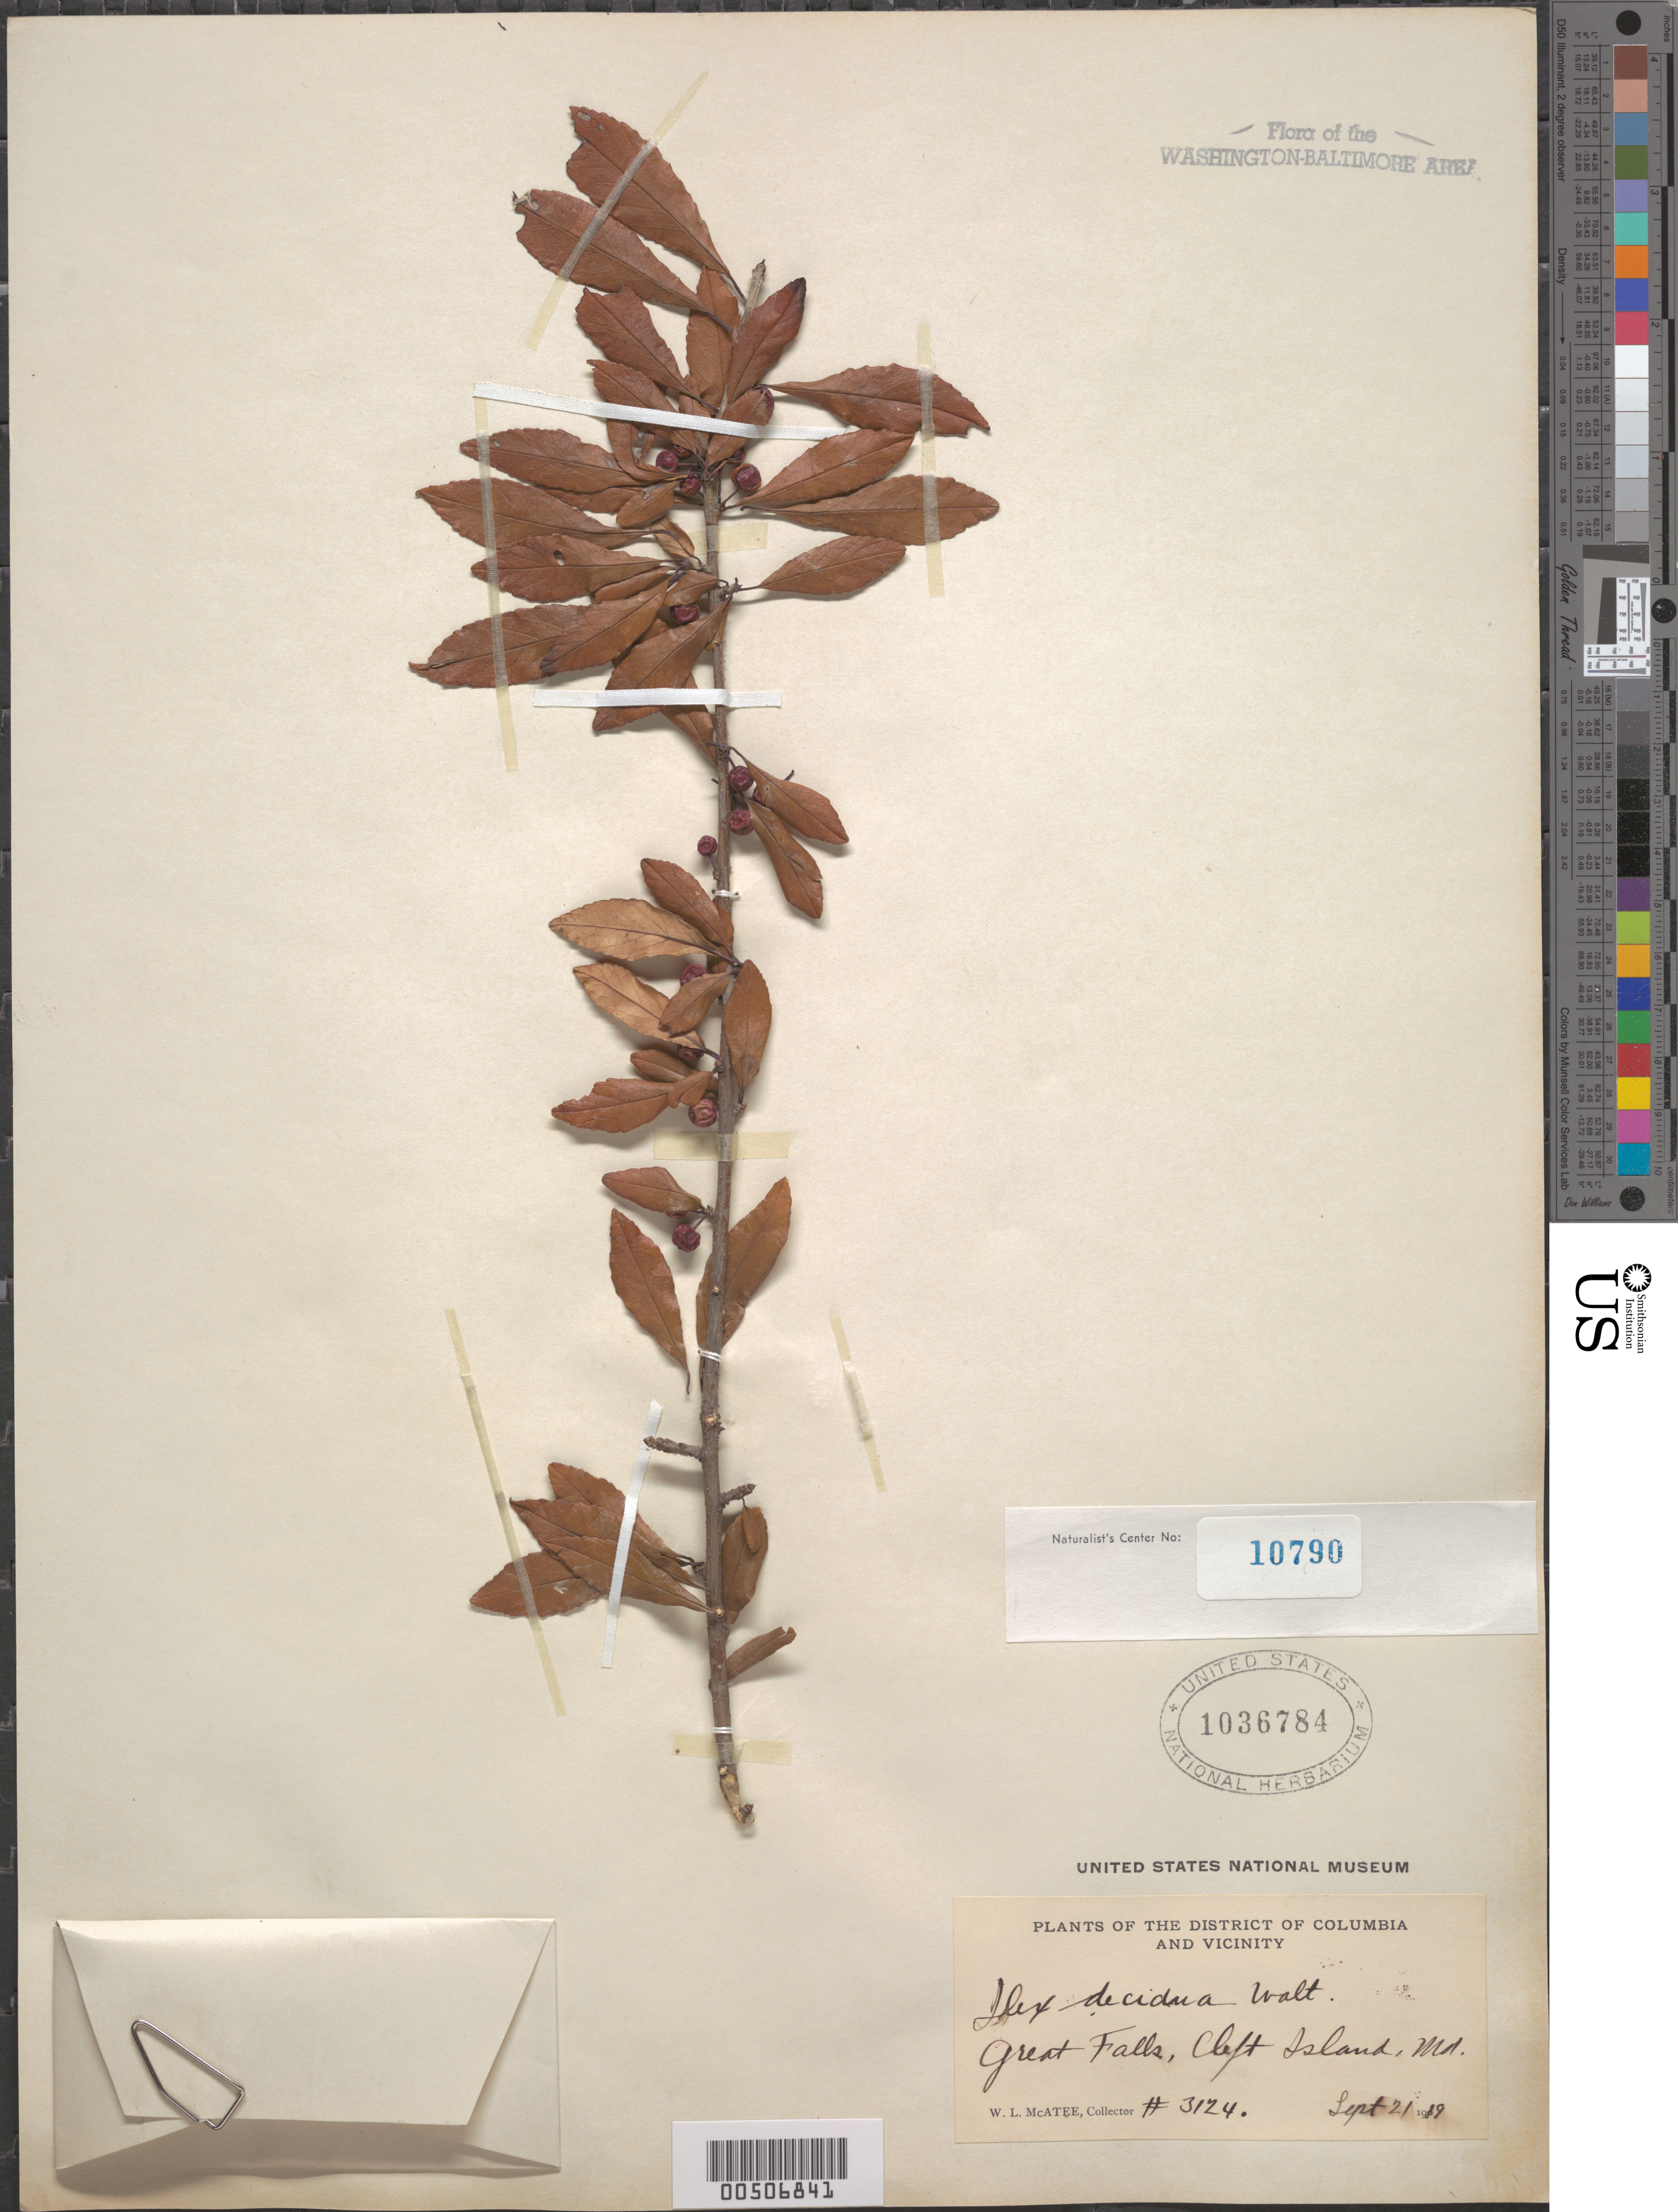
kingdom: Plantae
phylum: Tracheophyta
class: Magnoliopsida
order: Aquifoliales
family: Aquifoliaceae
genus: Ilex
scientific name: Ilex decidua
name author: Walter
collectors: W. McAtee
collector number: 3124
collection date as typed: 21 Sep 1919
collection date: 1919-09-21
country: United States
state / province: Maryland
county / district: Montgomery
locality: Great Falls, Cleft Island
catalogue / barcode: US 1036784